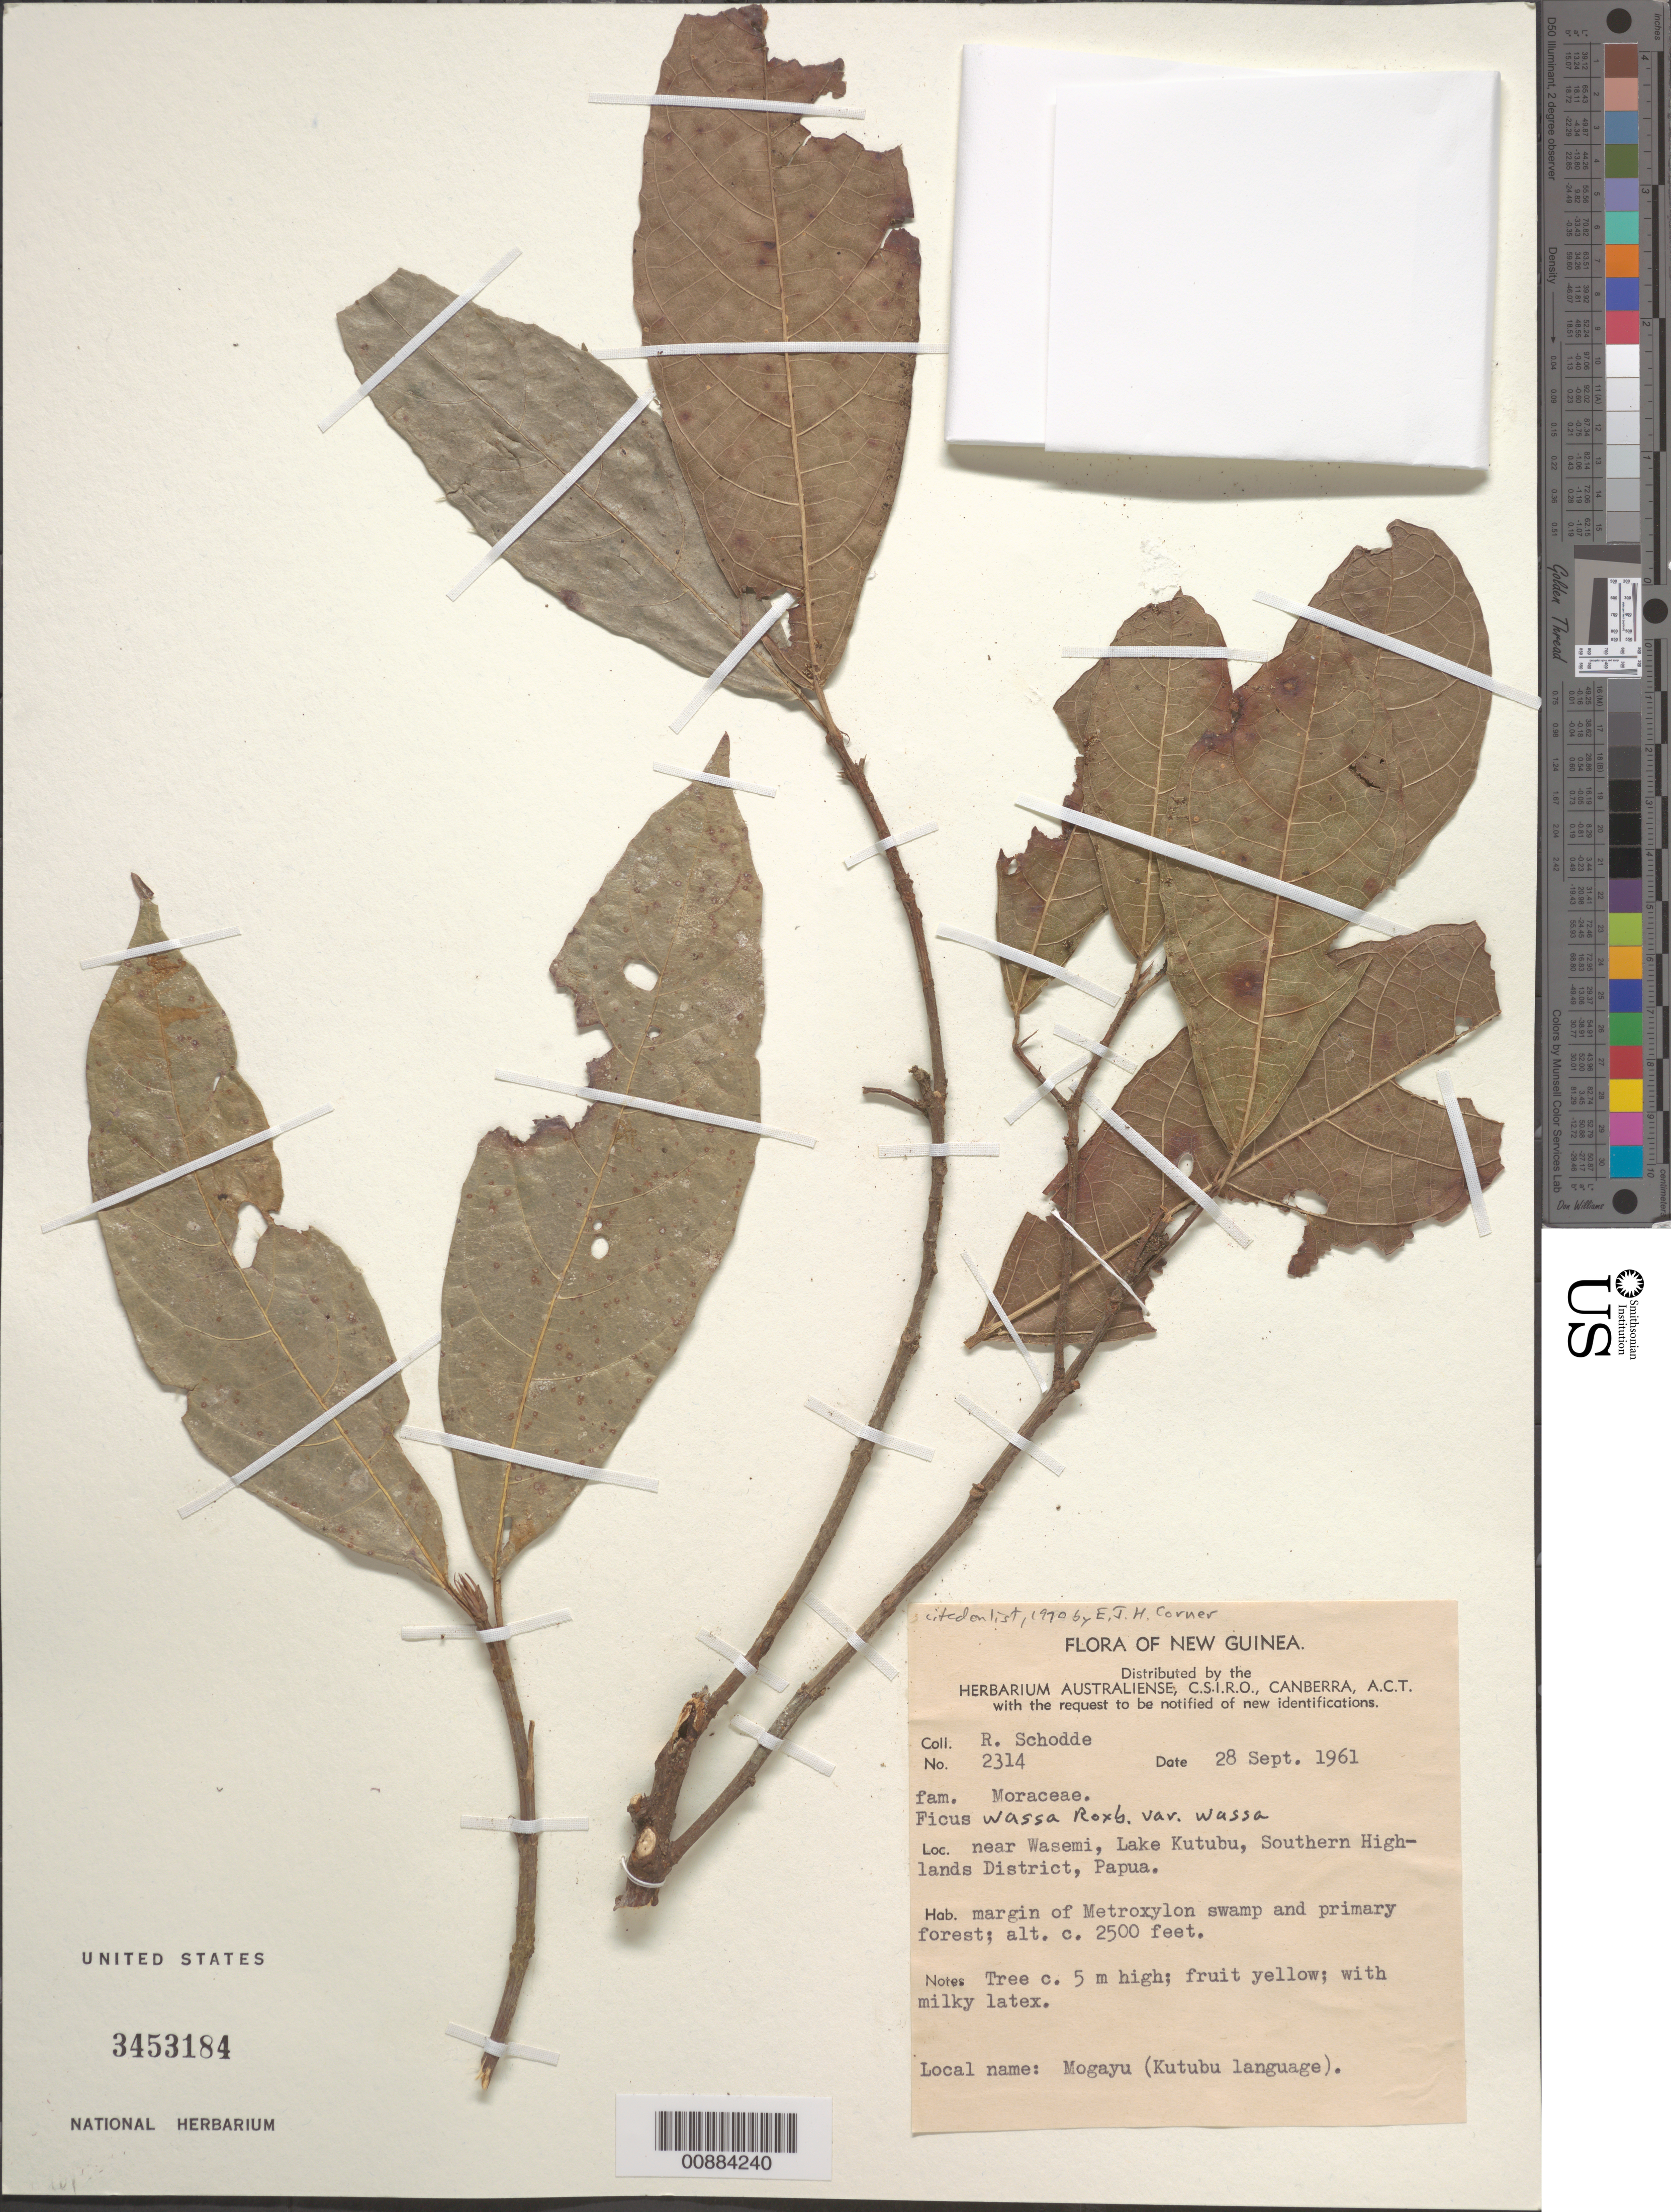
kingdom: Plantae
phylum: Tracheophyta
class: Magnoliopsida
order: Rosales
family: Moraceae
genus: Ficus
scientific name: Ficus wassa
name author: Roxb.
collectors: R. Schodde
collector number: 2314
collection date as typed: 28 Sep 1961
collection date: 1961-09-28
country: Papua New Guinea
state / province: Southern Highlands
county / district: Kutubu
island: New Guinea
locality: Southern Highlands Dist., Lake Kutubu, near Wasemi,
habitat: margin of Metroxylon swamp and primary forest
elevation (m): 762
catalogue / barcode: US 3453184